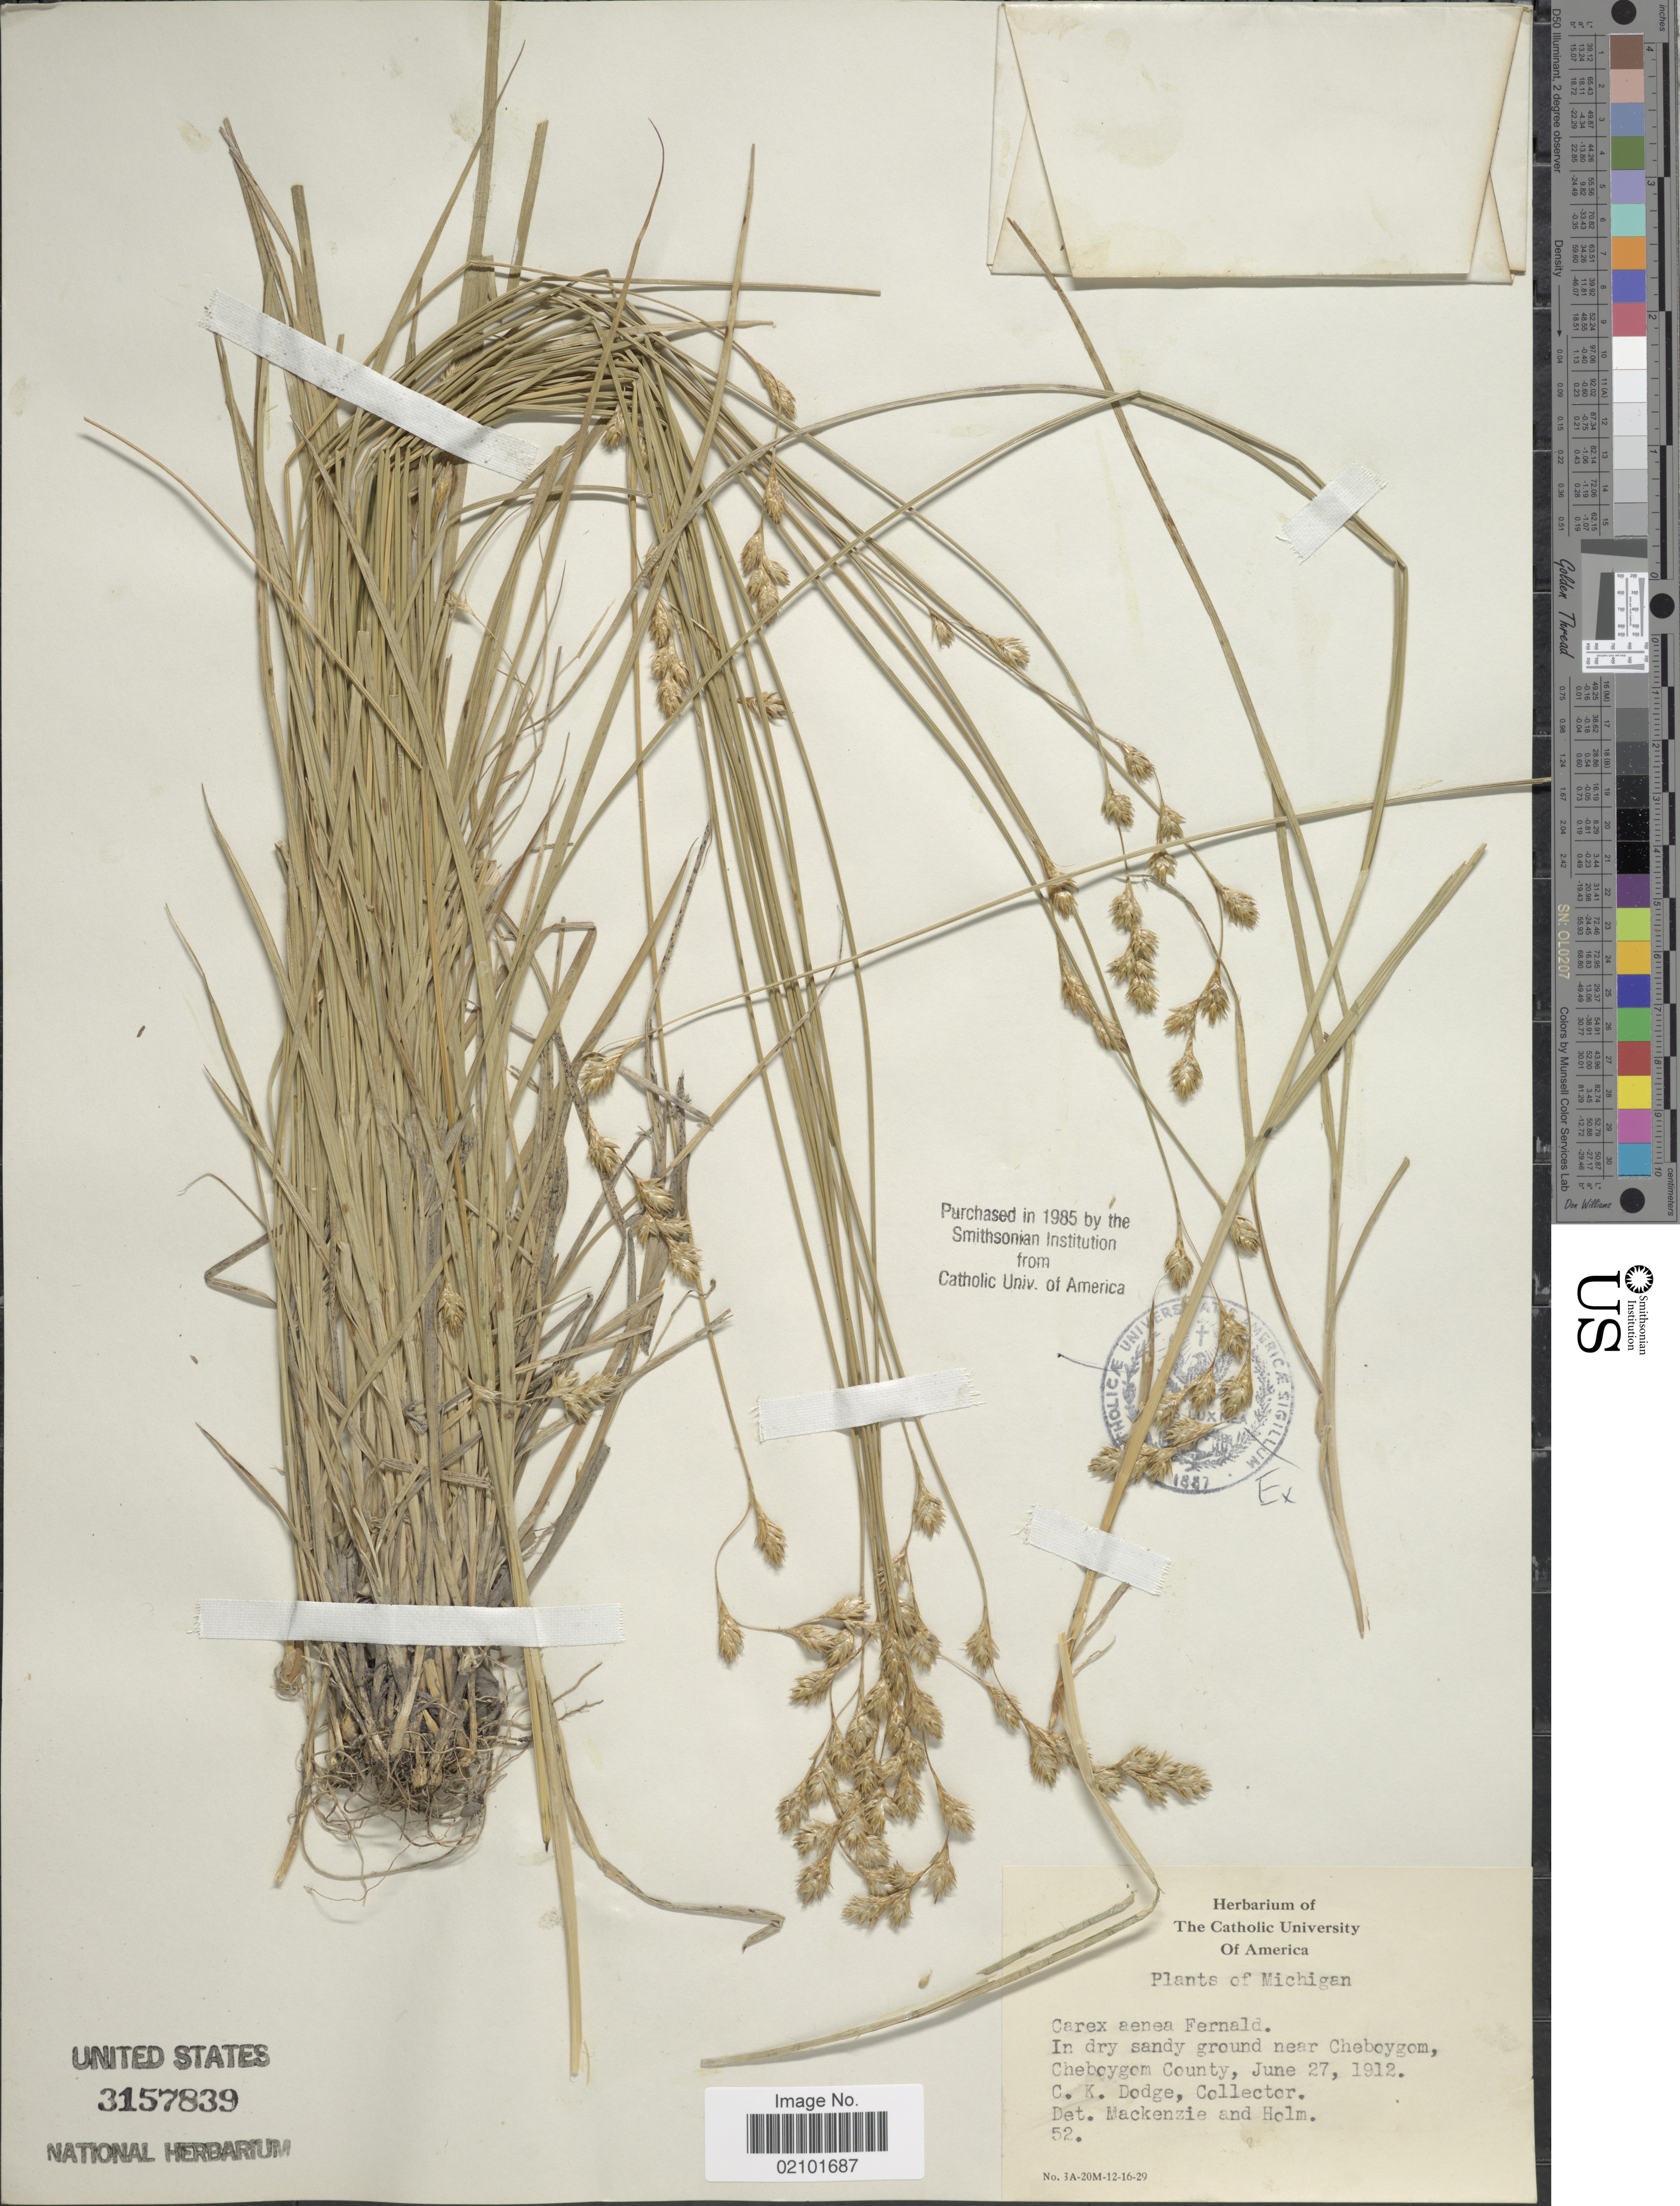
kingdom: Plantae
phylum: Tracheophyta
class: Liliopsida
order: Poales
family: Cyperaceae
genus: Carex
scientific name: Carex foenea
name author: Willd.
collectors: C. Dodge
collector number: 52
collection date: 1912-06-27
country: United States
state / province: Michigan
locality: Near Cheboygom, Cheboygom County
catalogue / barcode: US 3157839